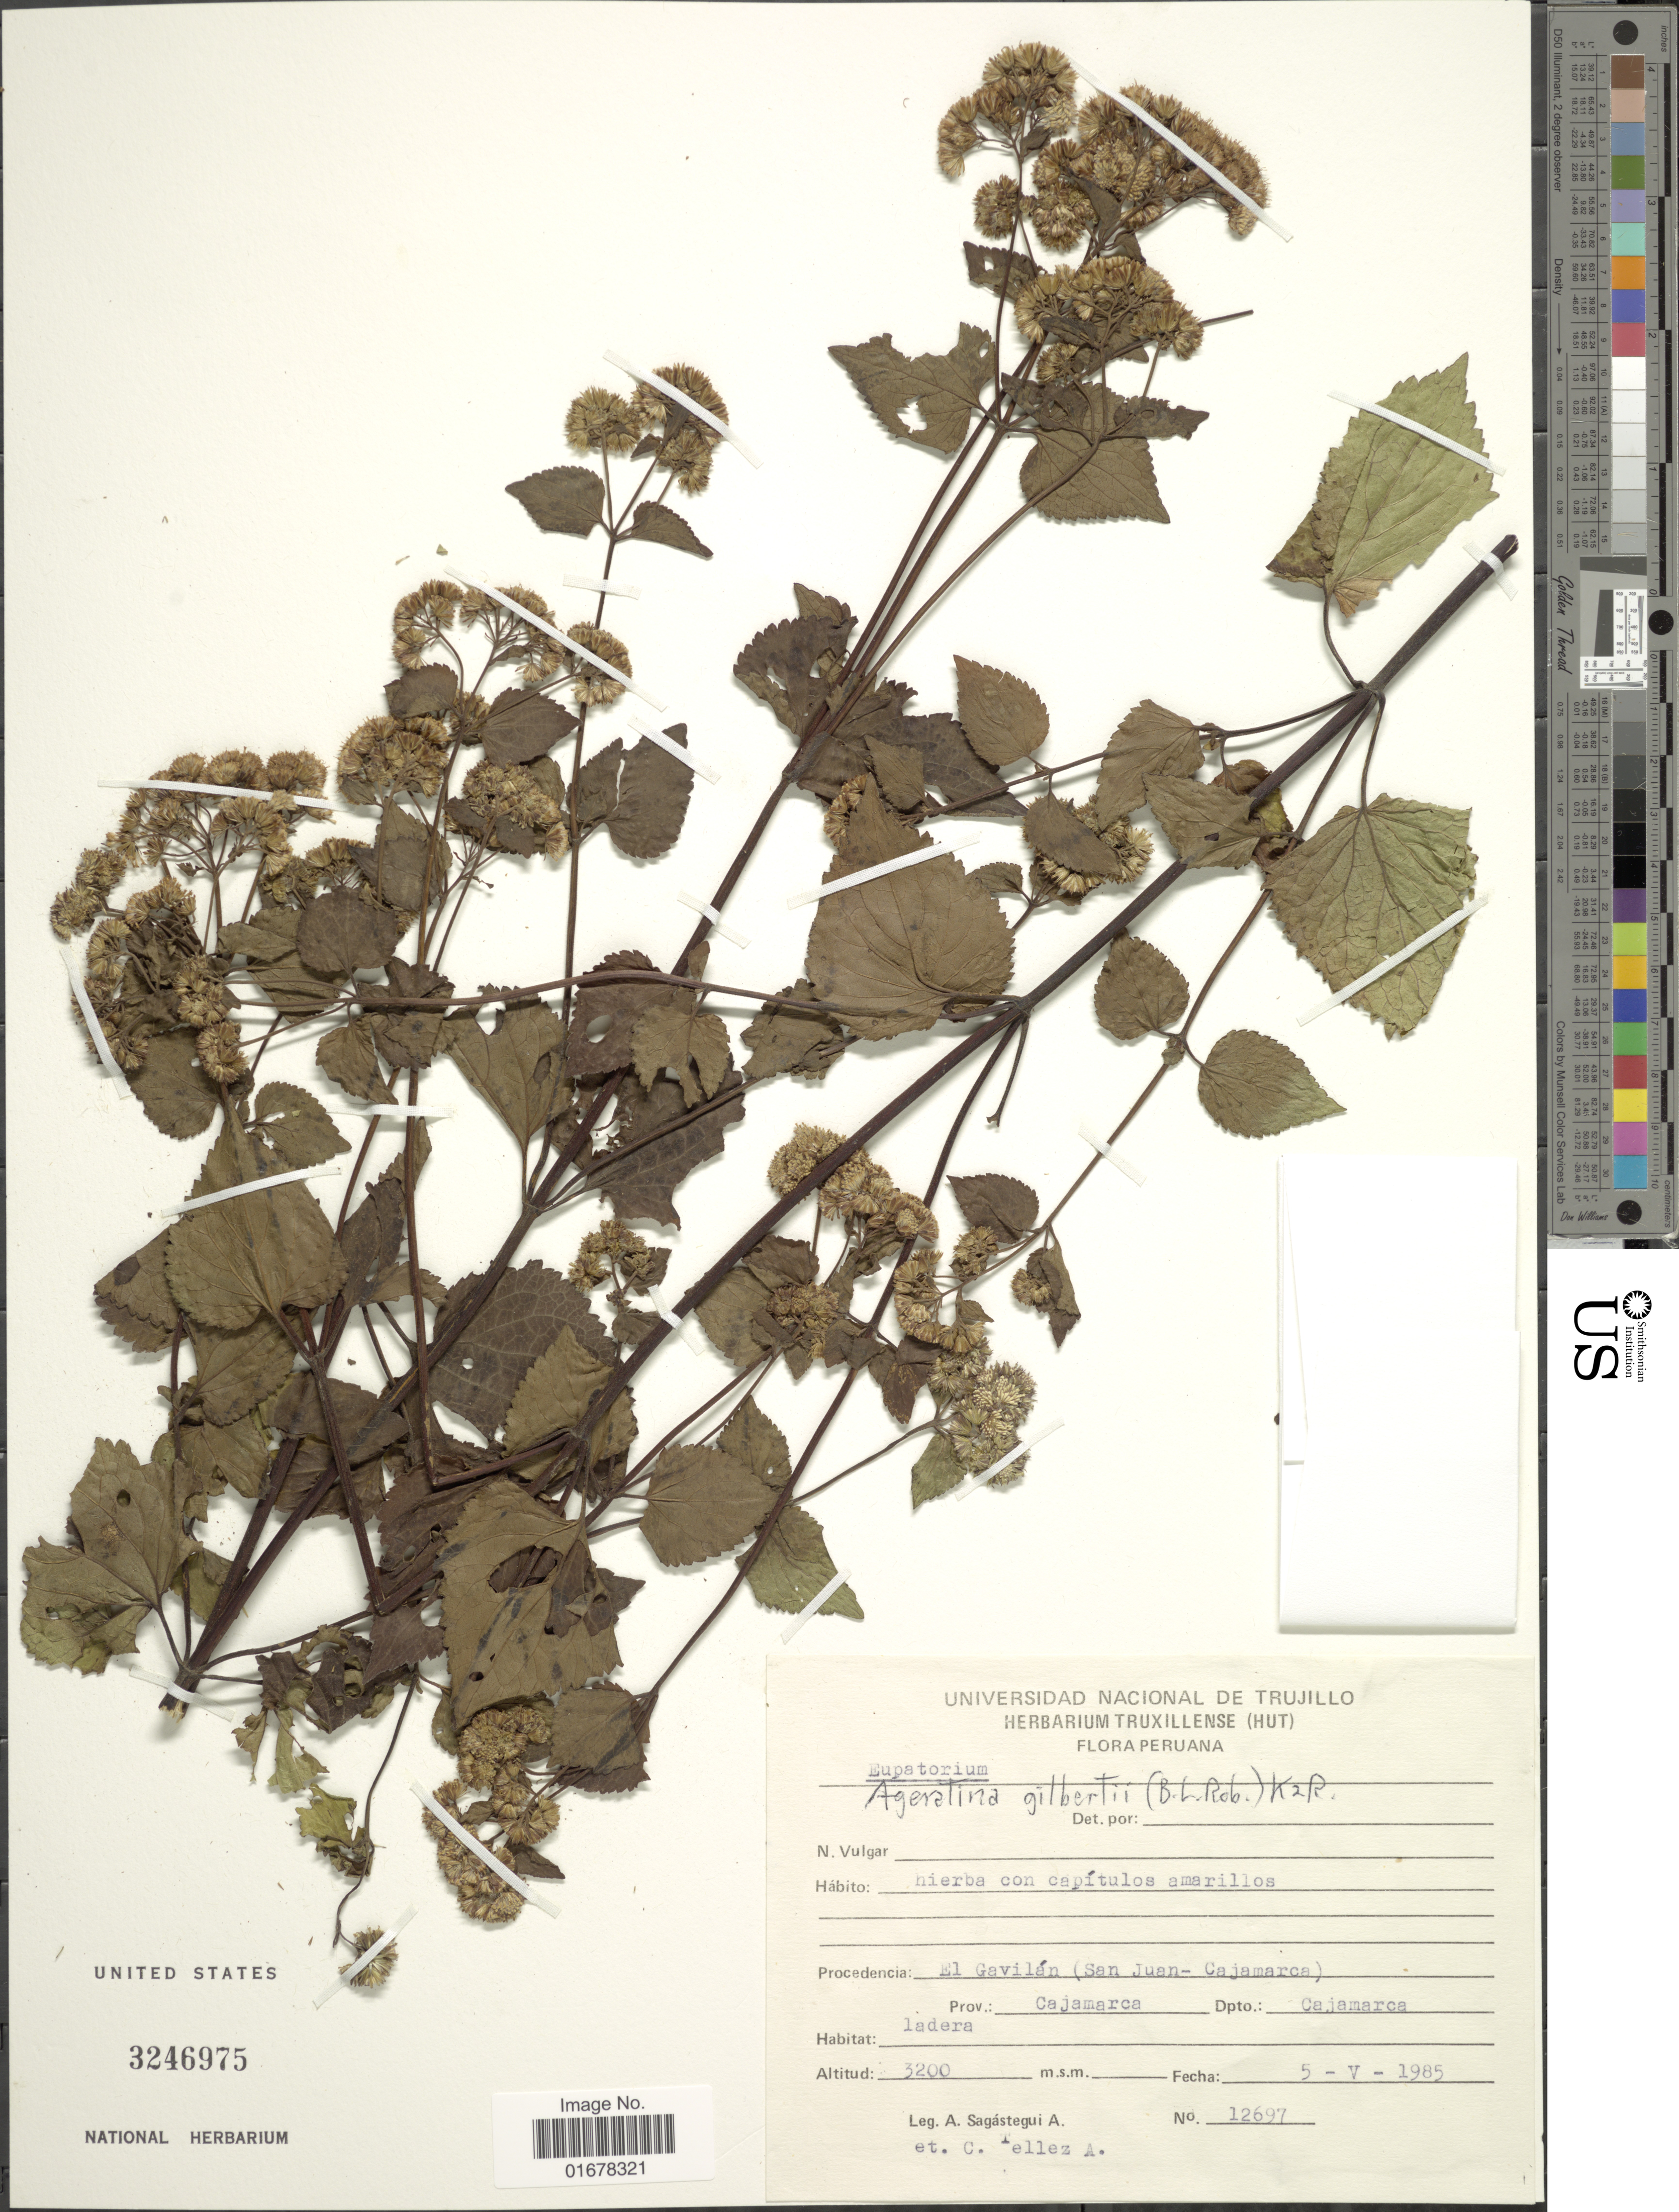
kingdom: Plantae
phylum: Tracheophyta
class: Magnoliopsida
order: Asterales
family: Asteraceae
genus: Ageratina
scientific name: Ageratina gilbertii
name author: (B.L. Rob.) R.M. King & H. Rob.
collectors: A. Sagástegui A. & C. Tellez-A.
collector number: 12697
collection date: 1985-05-05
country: Peru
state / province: Cajamarca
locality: Procedencia: El Gavilan (San Juan-Cajamarca), Prov.: Cajamarca, Dpto.: Cajamarca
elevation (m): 3200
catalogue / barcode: US 3246975